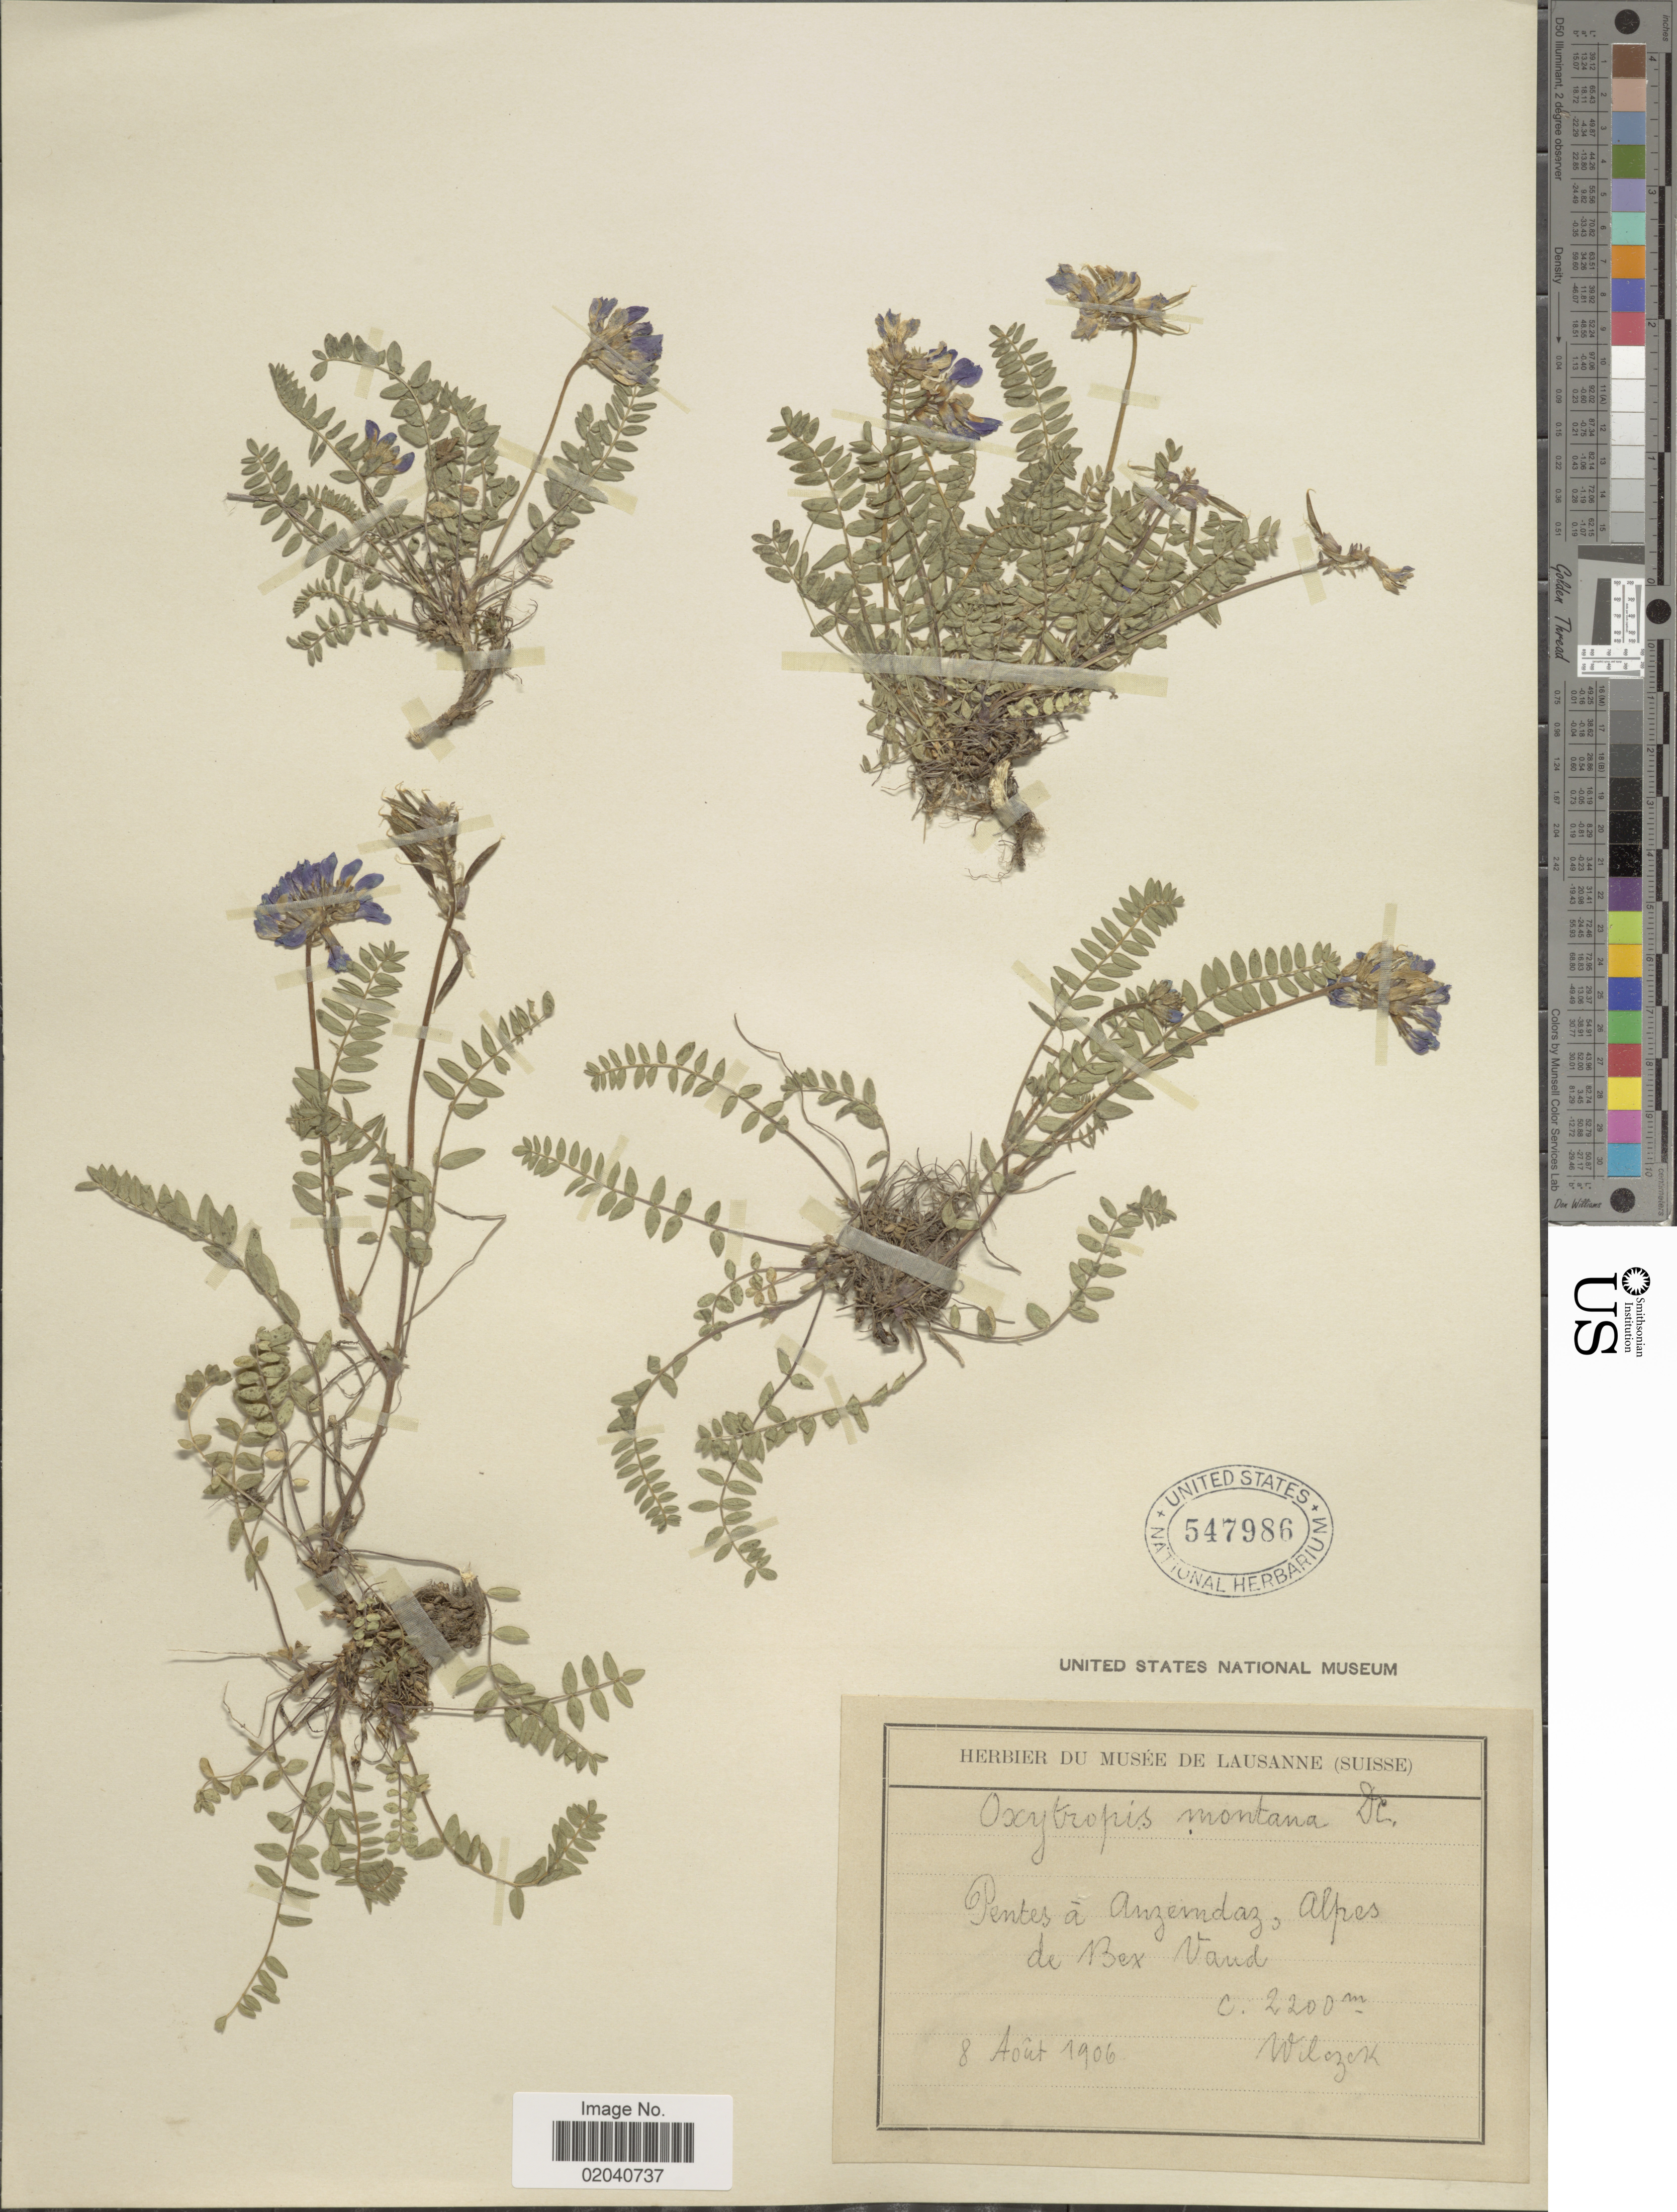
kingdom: Plantae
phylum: Tracheophyta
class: Magnoliopsida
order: Fabales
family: Fabaceae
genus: Oxytropis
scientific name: Oxytropis montana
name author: (L.) DC.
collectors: Wilczek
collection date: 1906-08-08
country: Switzerland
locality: Pentes á Anzemdaz, Alpes de Bex Vaud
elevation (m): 2200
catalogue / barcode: US 547986